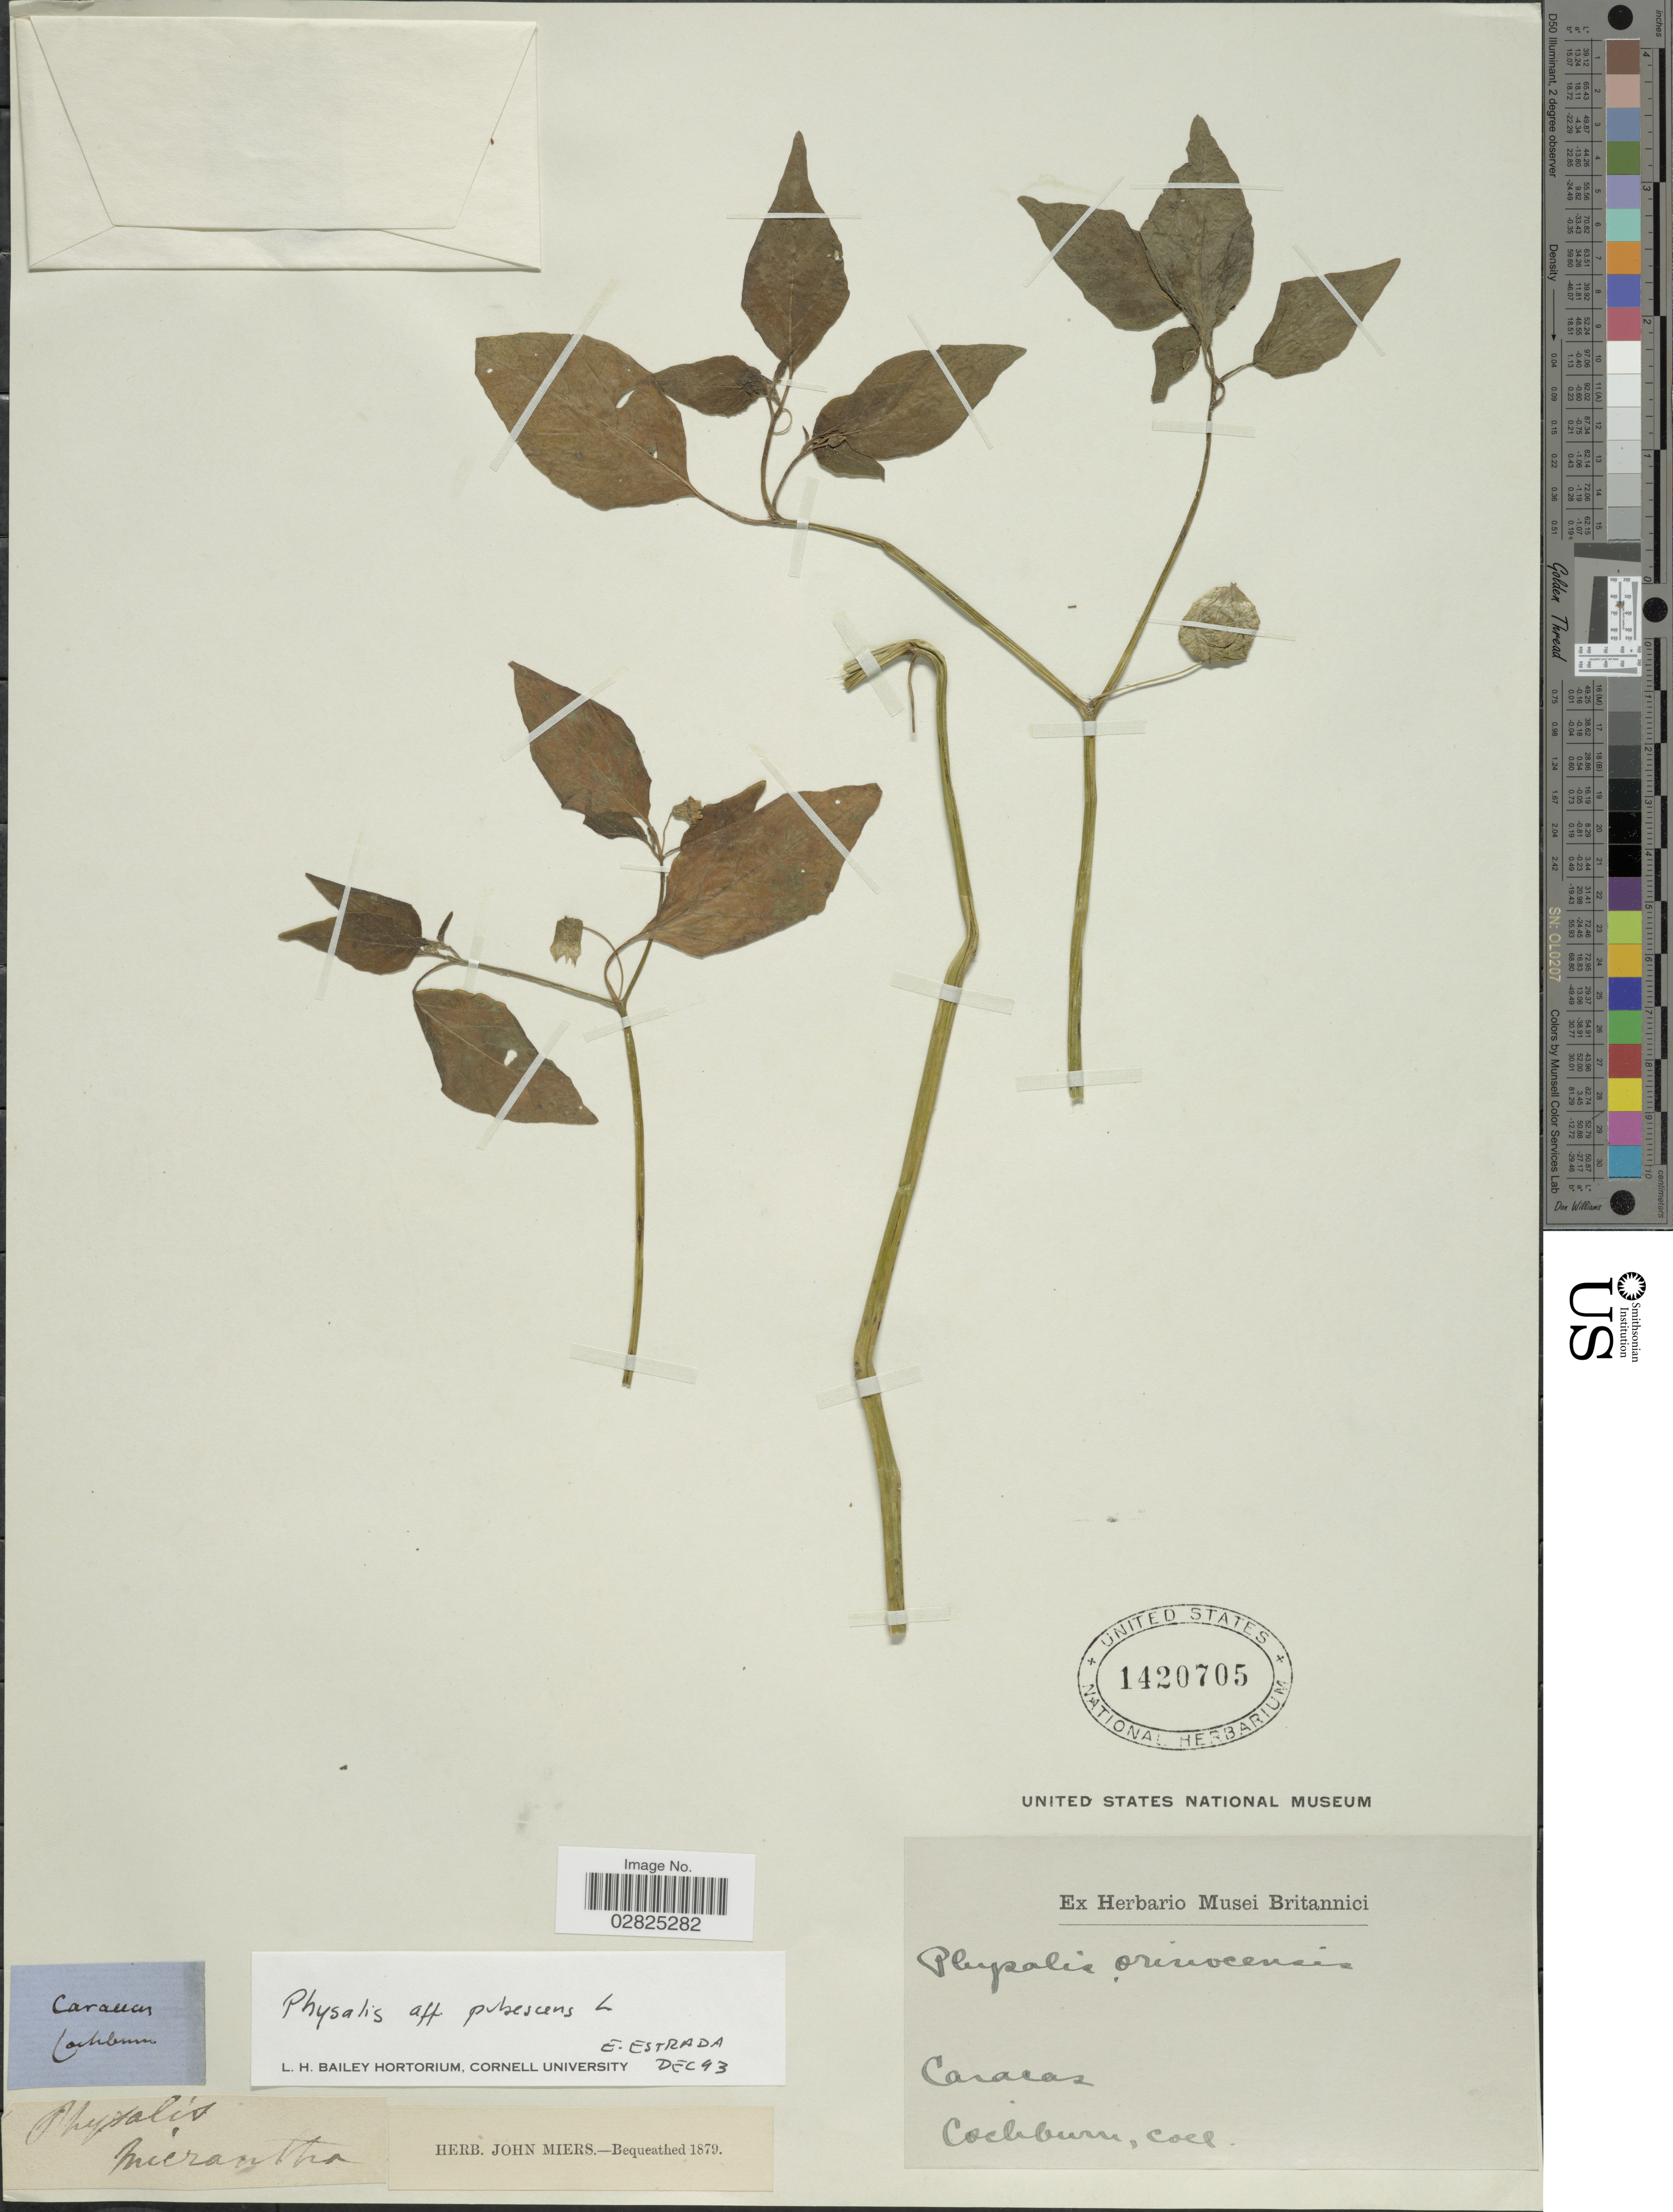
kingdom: Plantae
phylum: Tracheophyta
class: Magnoliopsida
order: Solanales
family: Solanaceae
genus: Physalis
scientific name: Physalis pubescens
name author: L.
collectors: Cochburn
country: Venezuela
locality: Caracas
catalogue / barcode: US 1420705